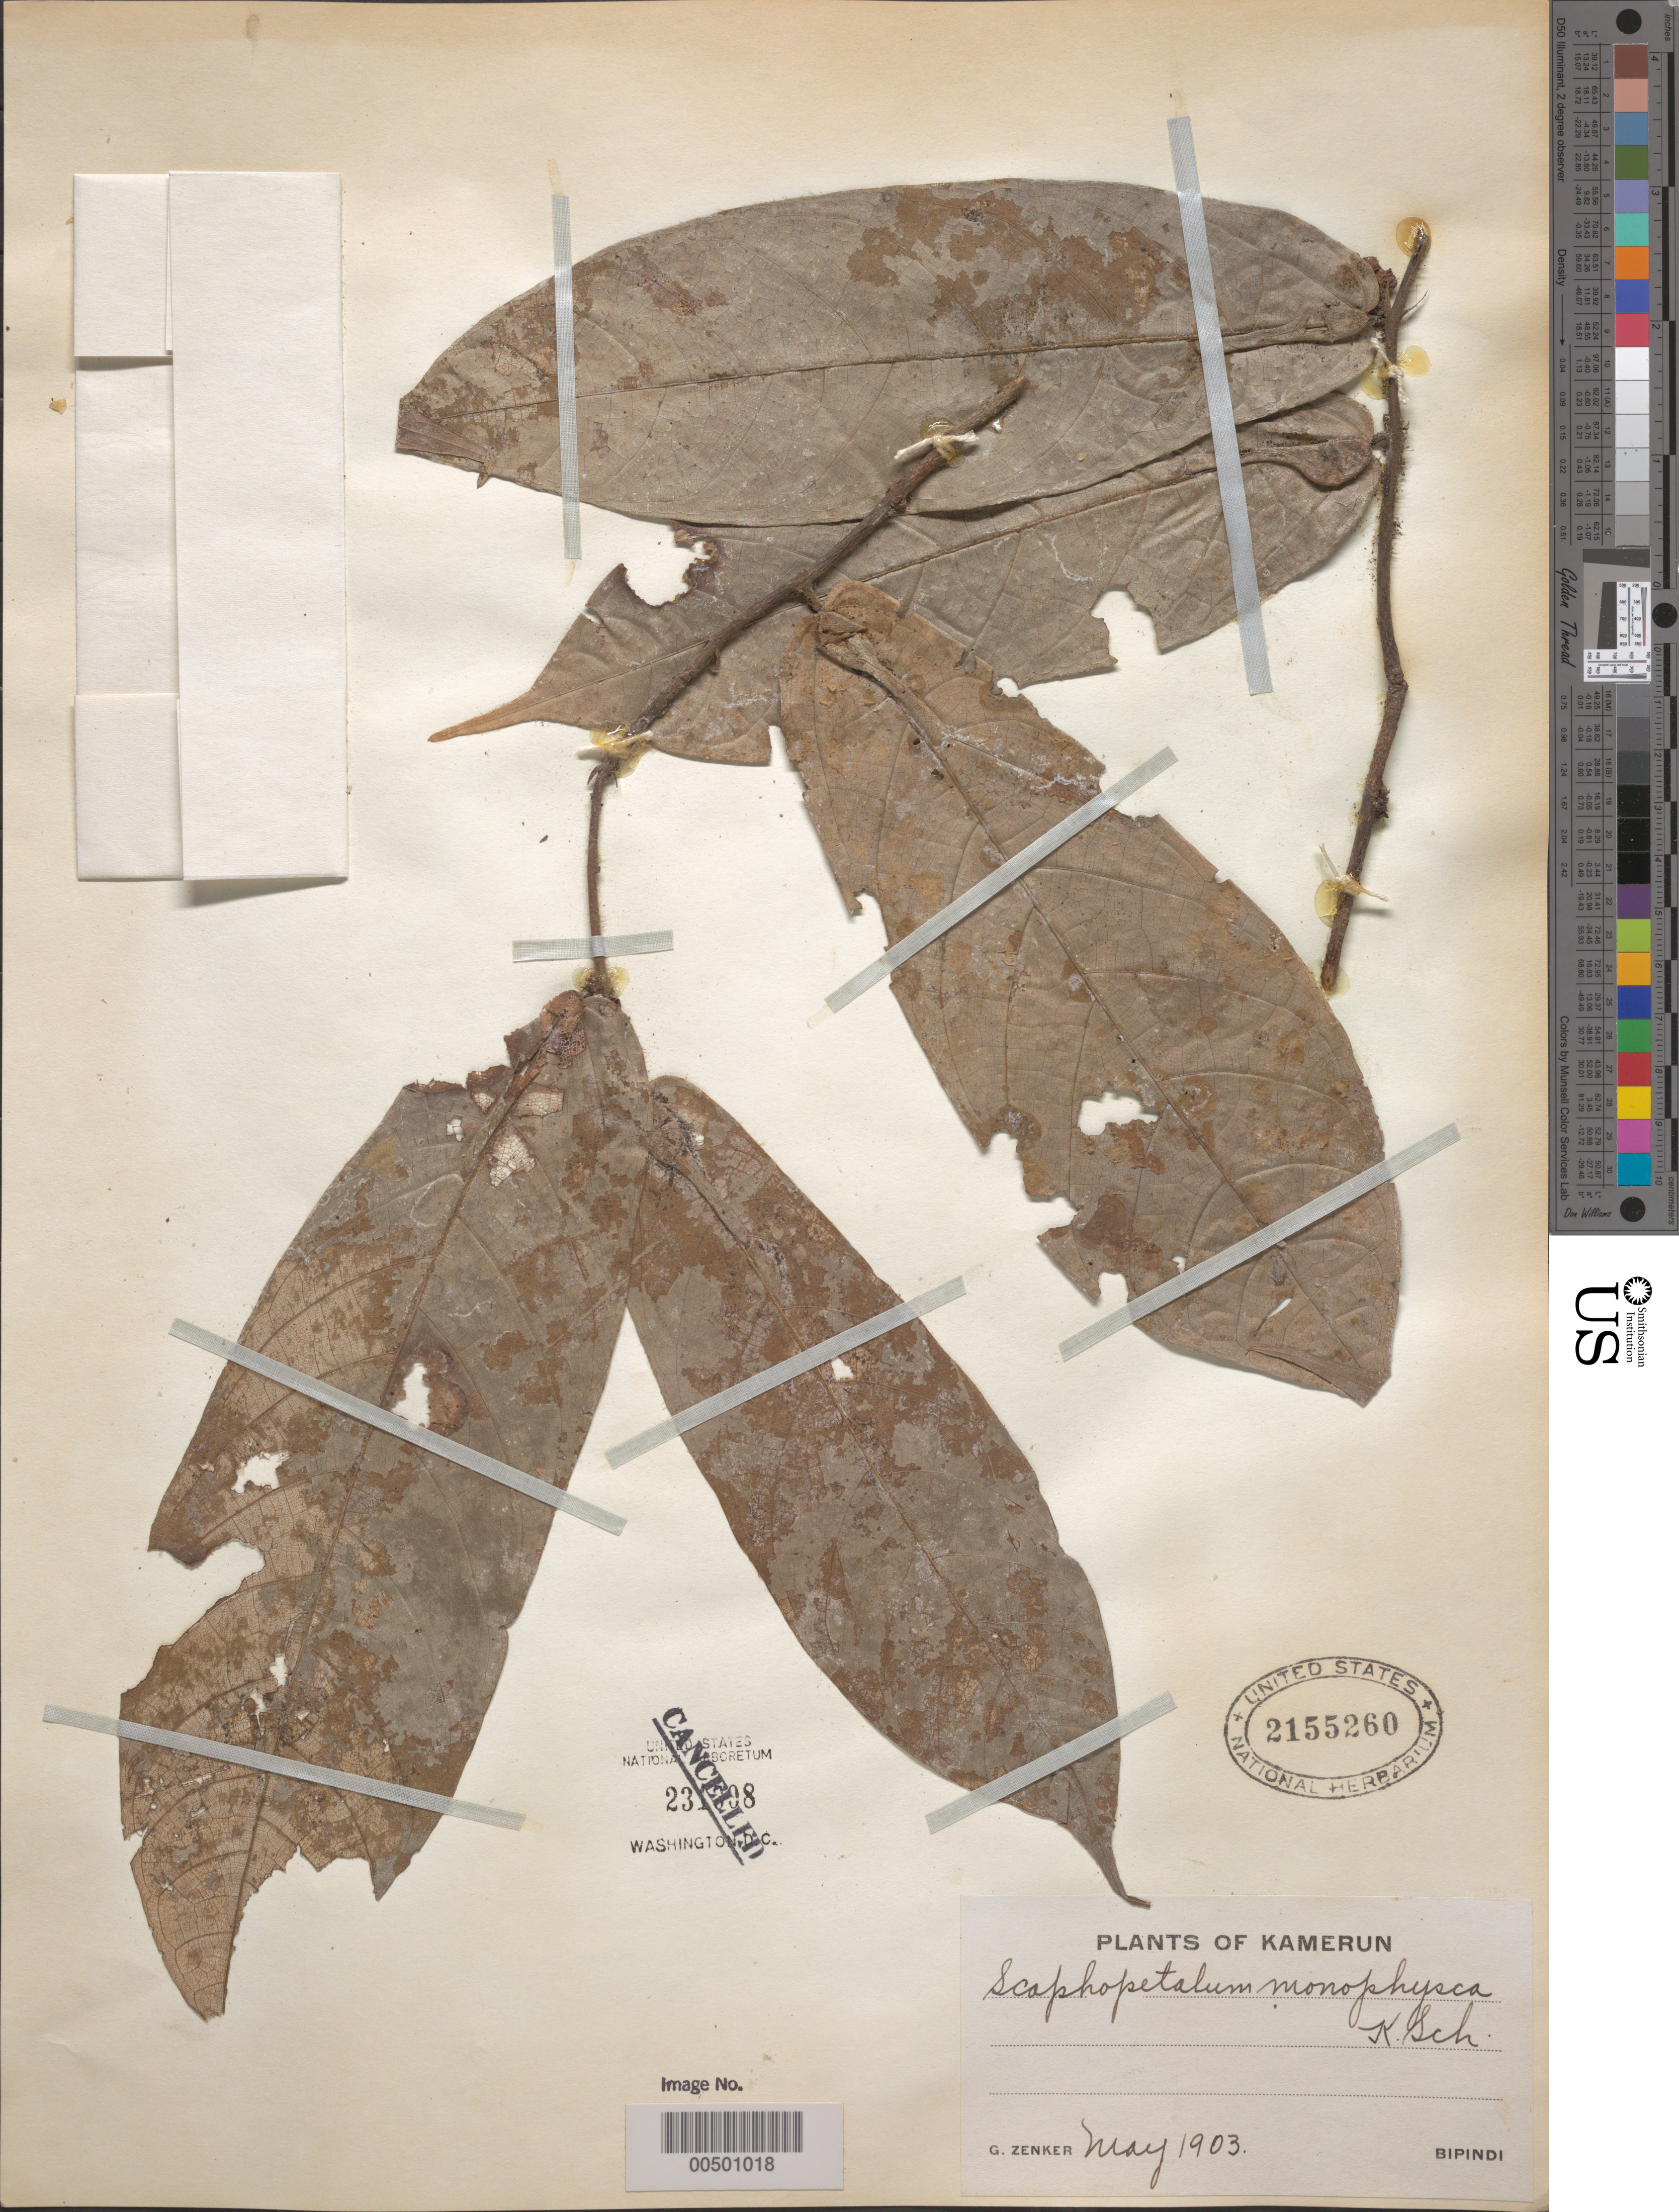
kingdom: Plantae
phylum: Tracheophyta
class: Magnoliopsida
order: Malvales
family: Malvaceae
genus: Scaphopetalum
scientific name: Scaphopetalum thonneri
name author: De Wild. & Durand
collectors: G. A. Zenker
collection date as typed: May 1903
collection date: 1903-05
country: Cameroon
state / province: Sud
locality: Bipindi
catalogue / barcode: US 2155260